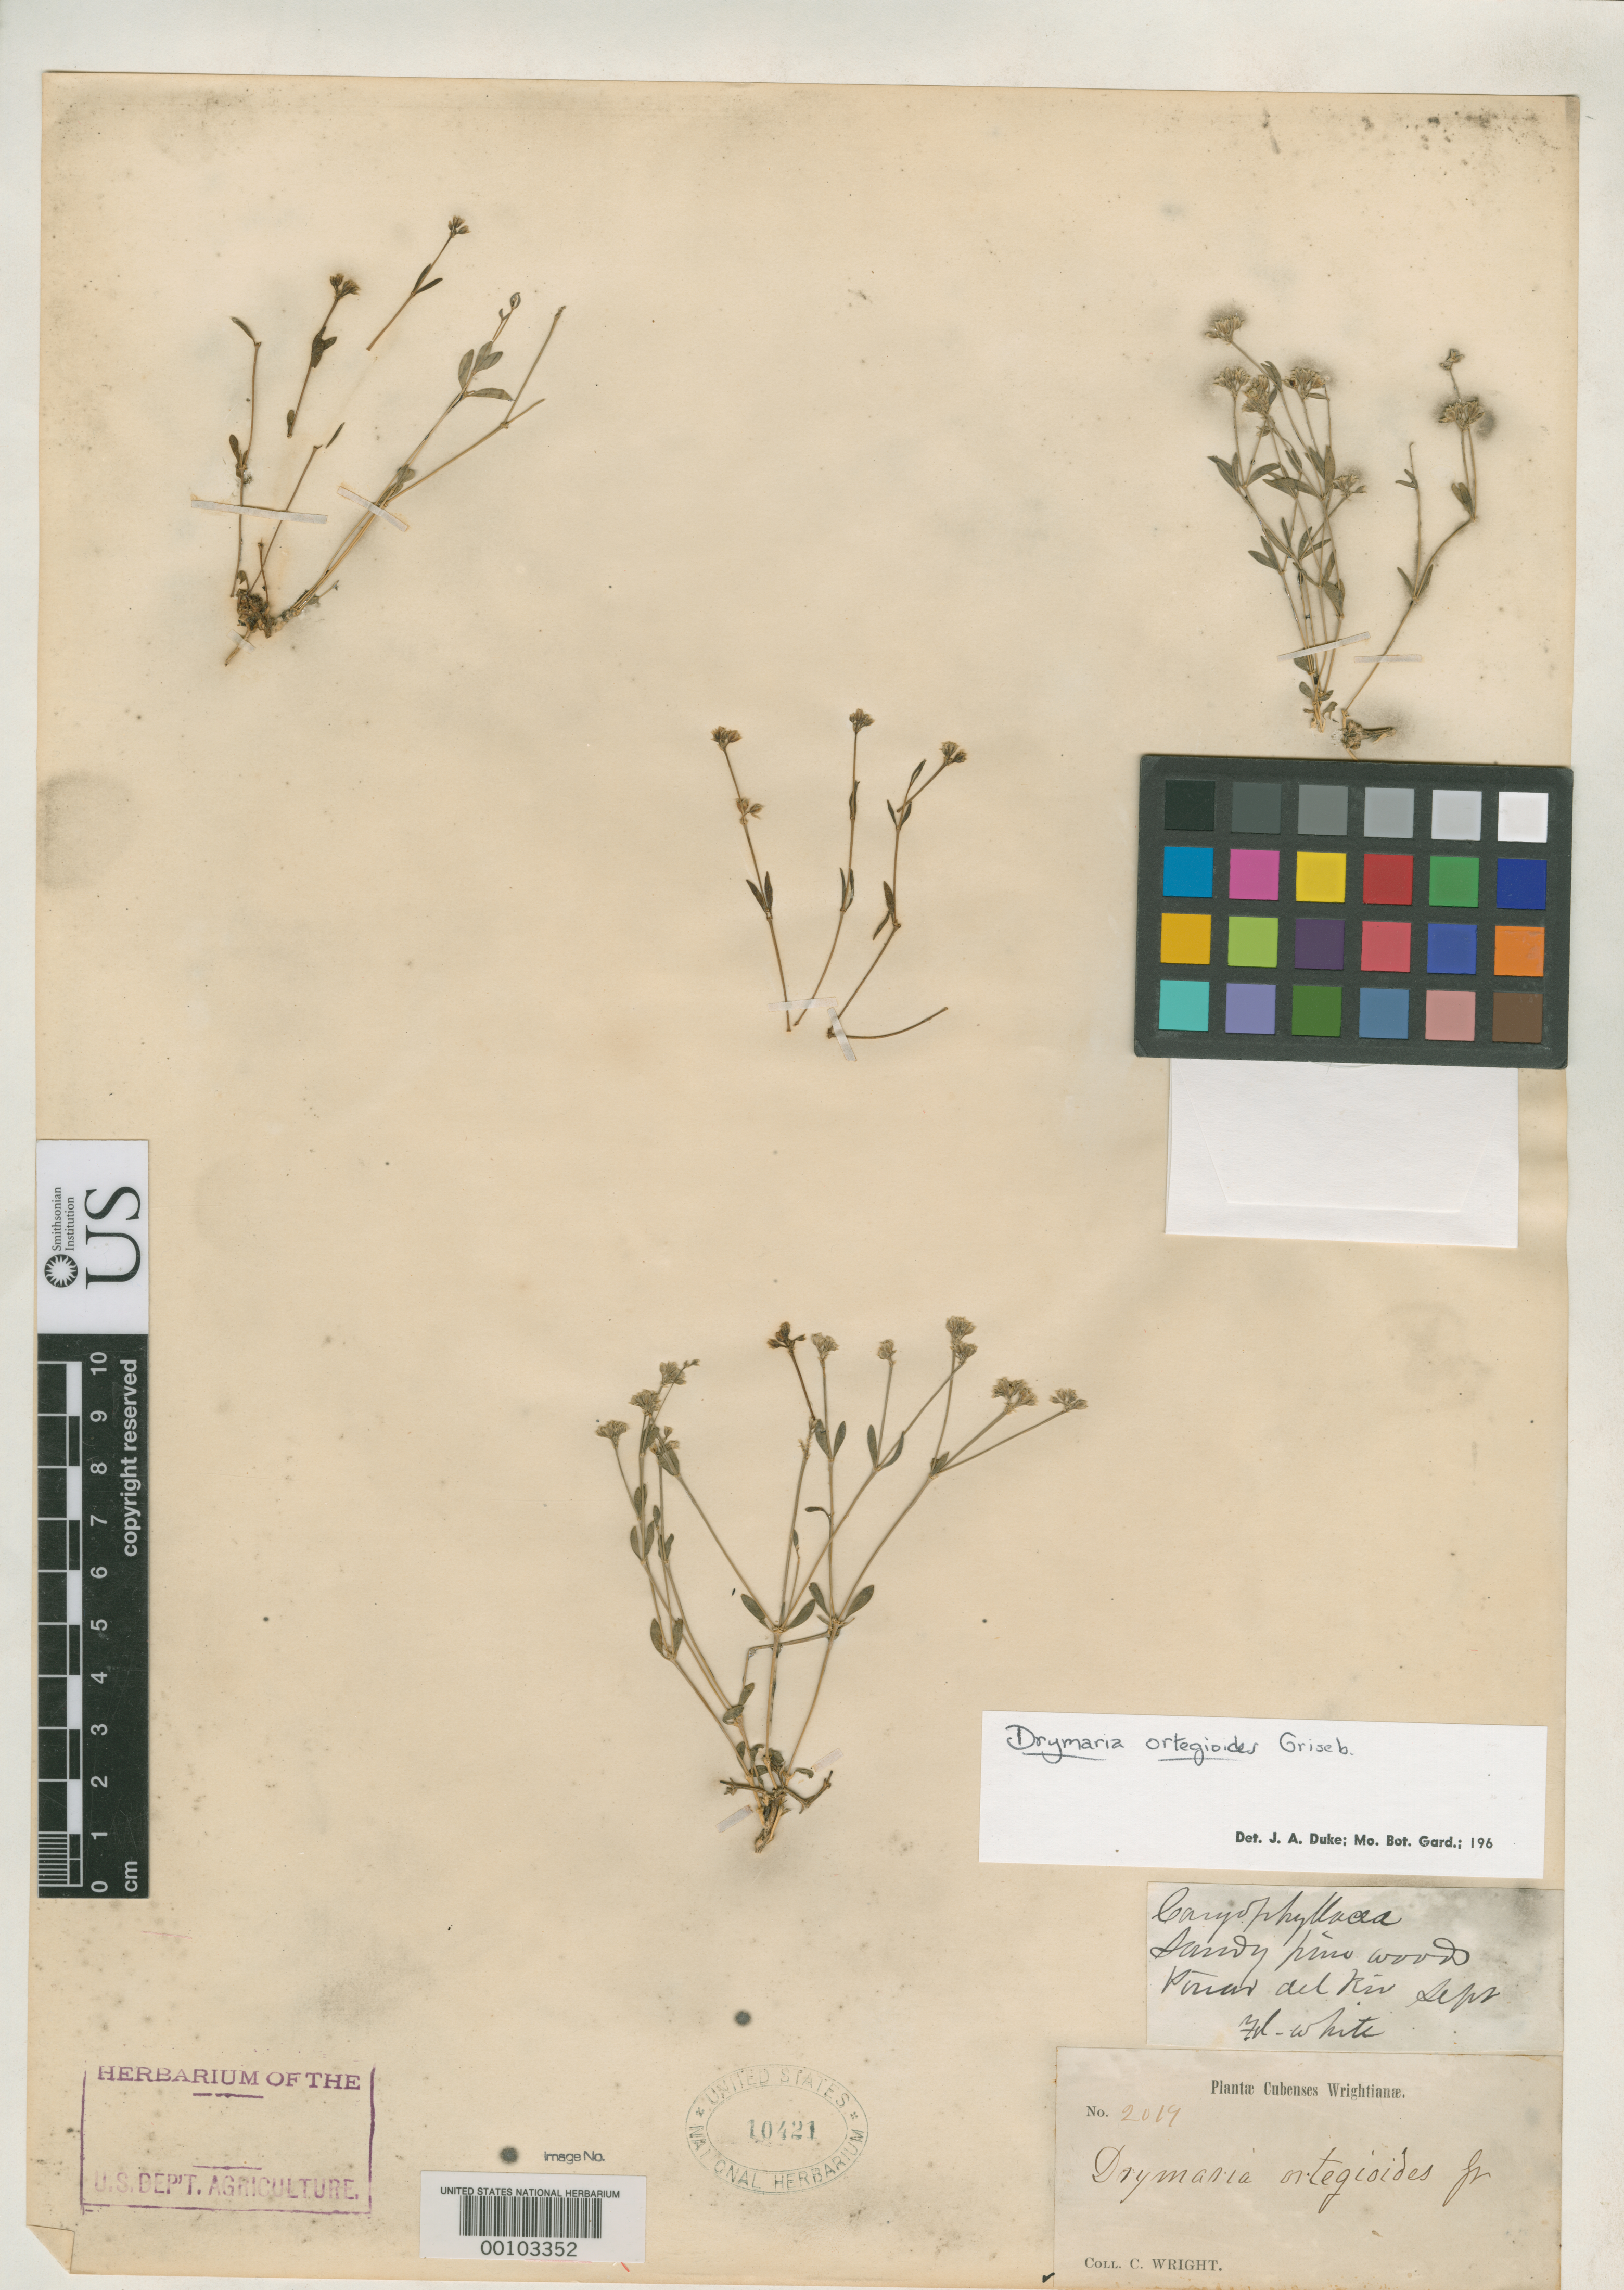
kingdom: Plantae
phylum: Tracheophyta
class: Magnoliopsida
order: Caryophyllales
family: Caryophyllaceae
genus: Drymaria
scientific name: Drymaria ortegioides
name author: Griseb.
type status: Isotype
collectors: C. Wright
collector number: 2019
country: Cuba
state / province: Pinar del Río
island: Greater Antilles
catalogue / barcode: US 10421